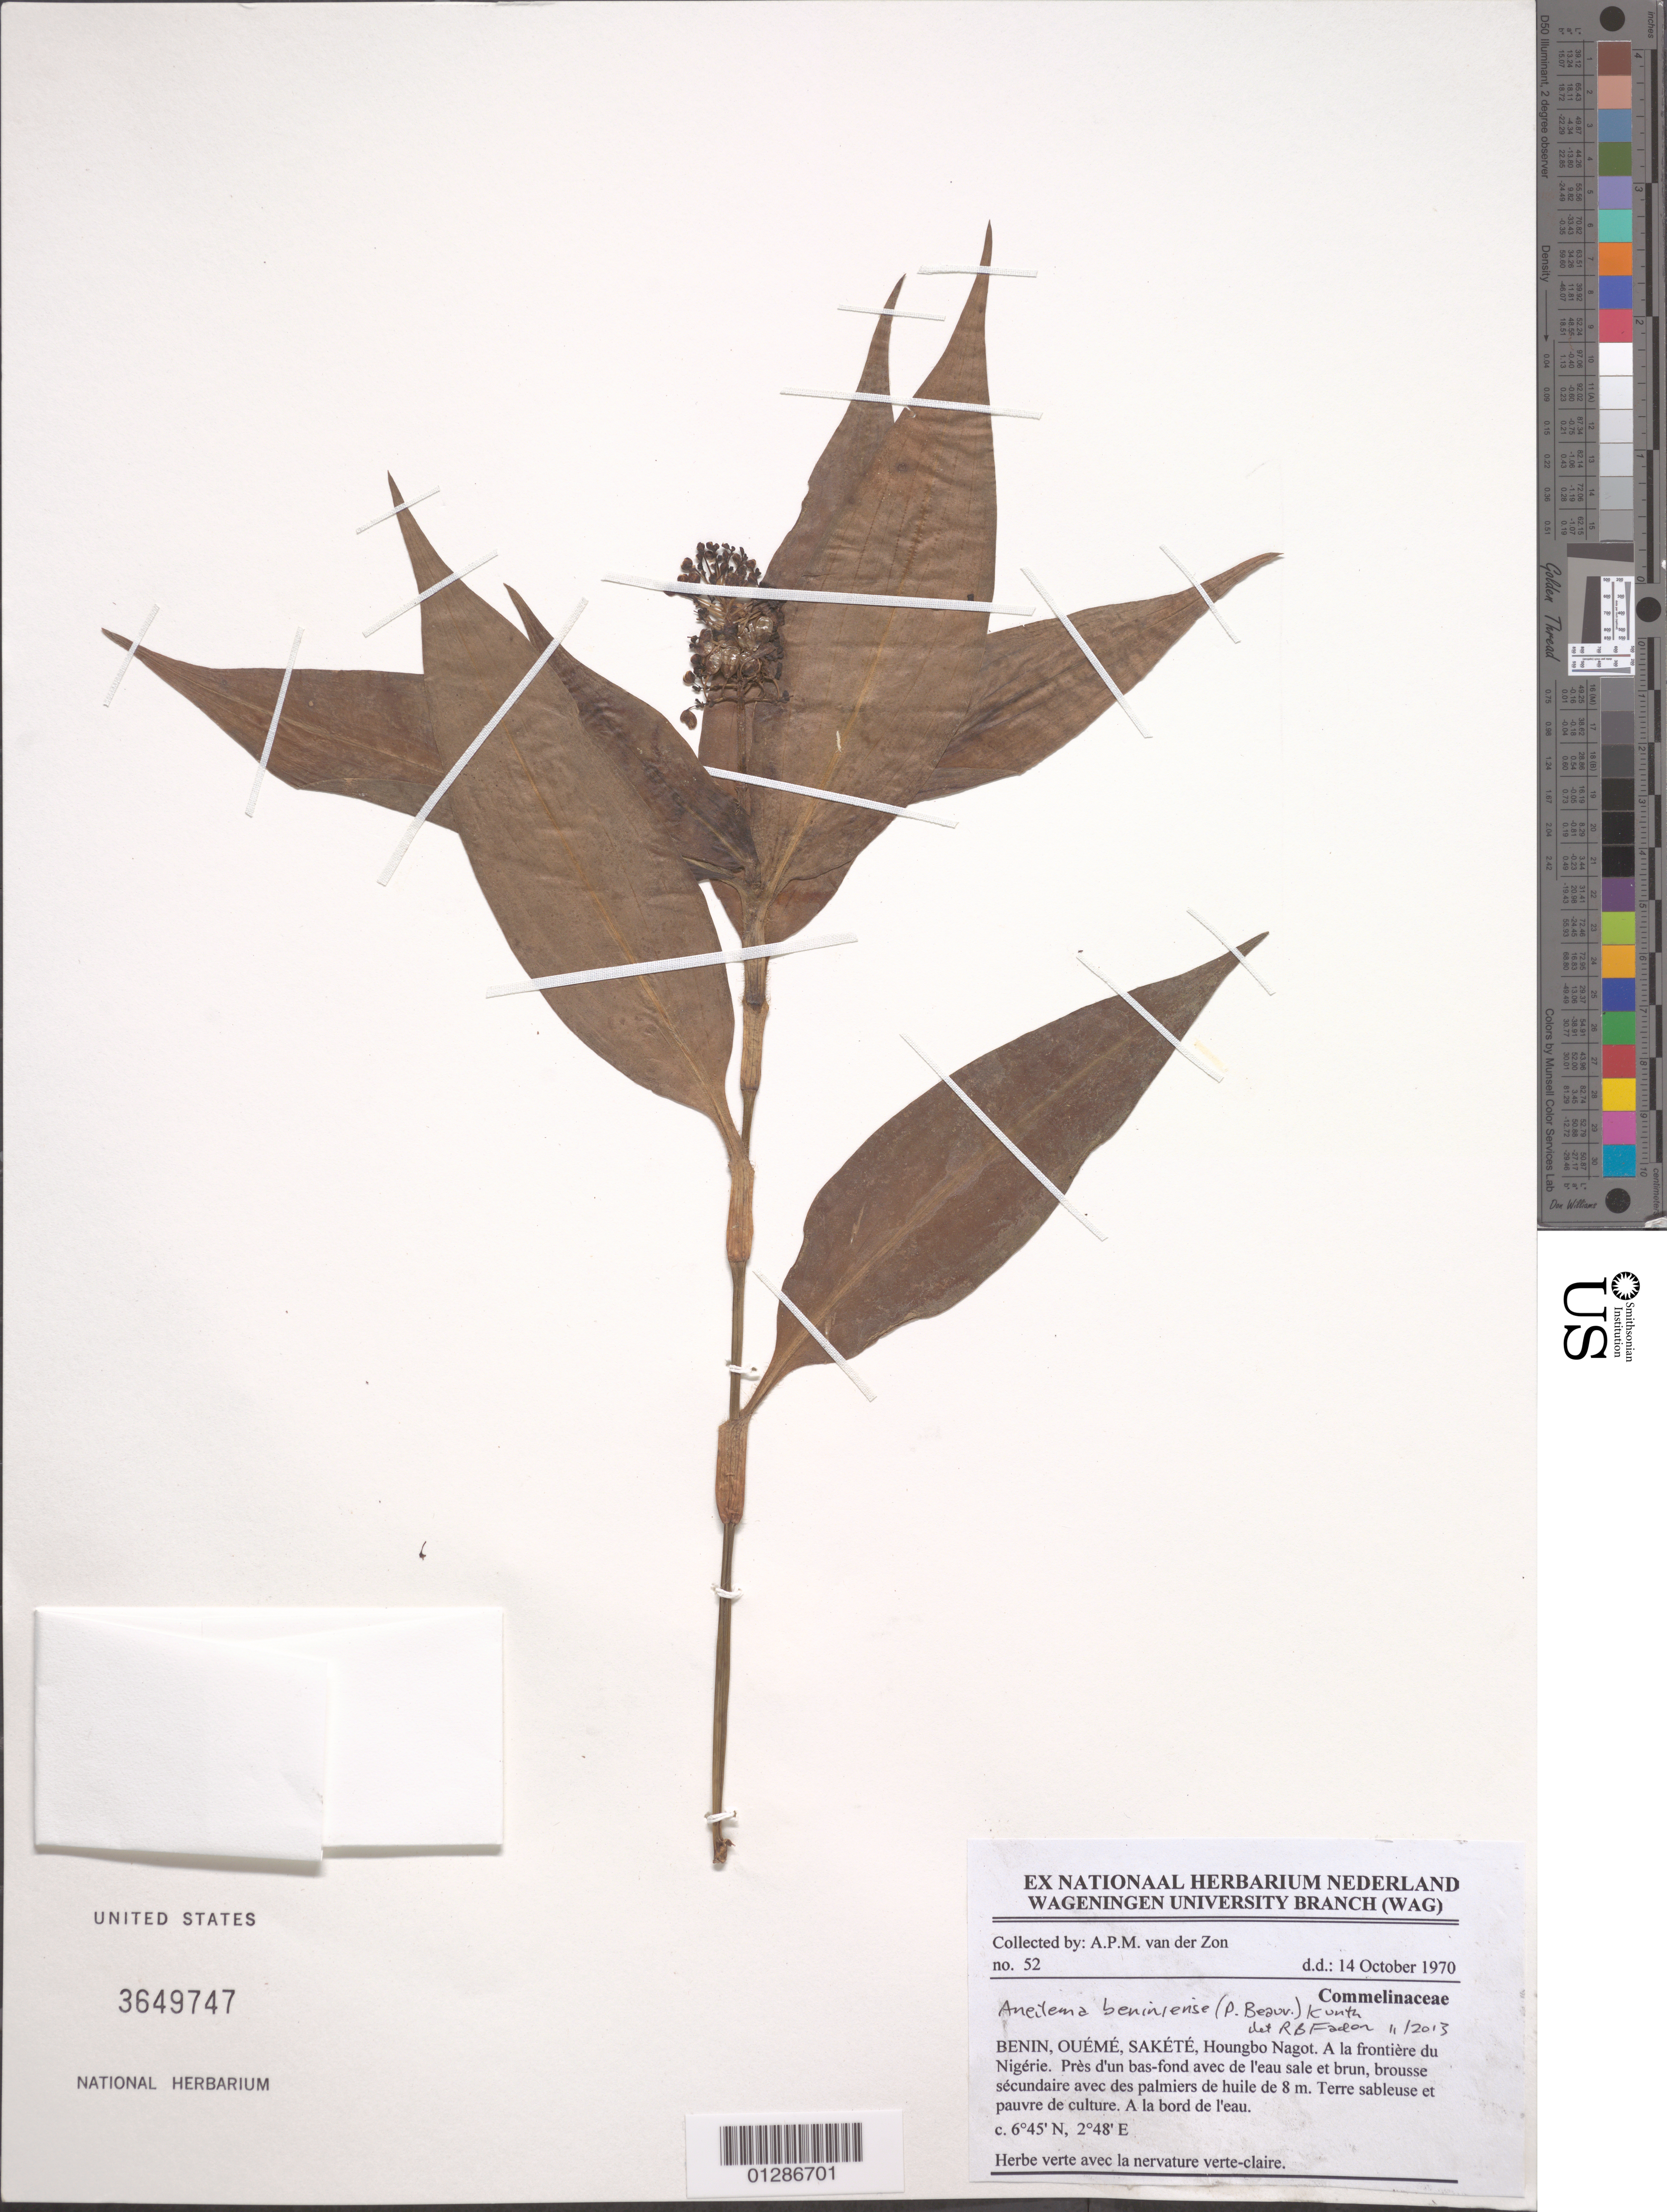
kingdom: Plantae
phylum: Tracheophyta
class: Liliopsida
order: Commelinales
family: Commelinaceae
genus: Aneilema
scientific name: Aneilema beniniense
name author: (P. Beauv.) Kunth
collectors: A. van der Zon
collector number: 52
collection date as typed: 14 Oct 1970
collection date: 1970-10-14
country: Benin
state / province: Oueme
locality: Sakete, Houngbo Nagot.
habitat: Herb.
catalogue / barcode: US 3649747